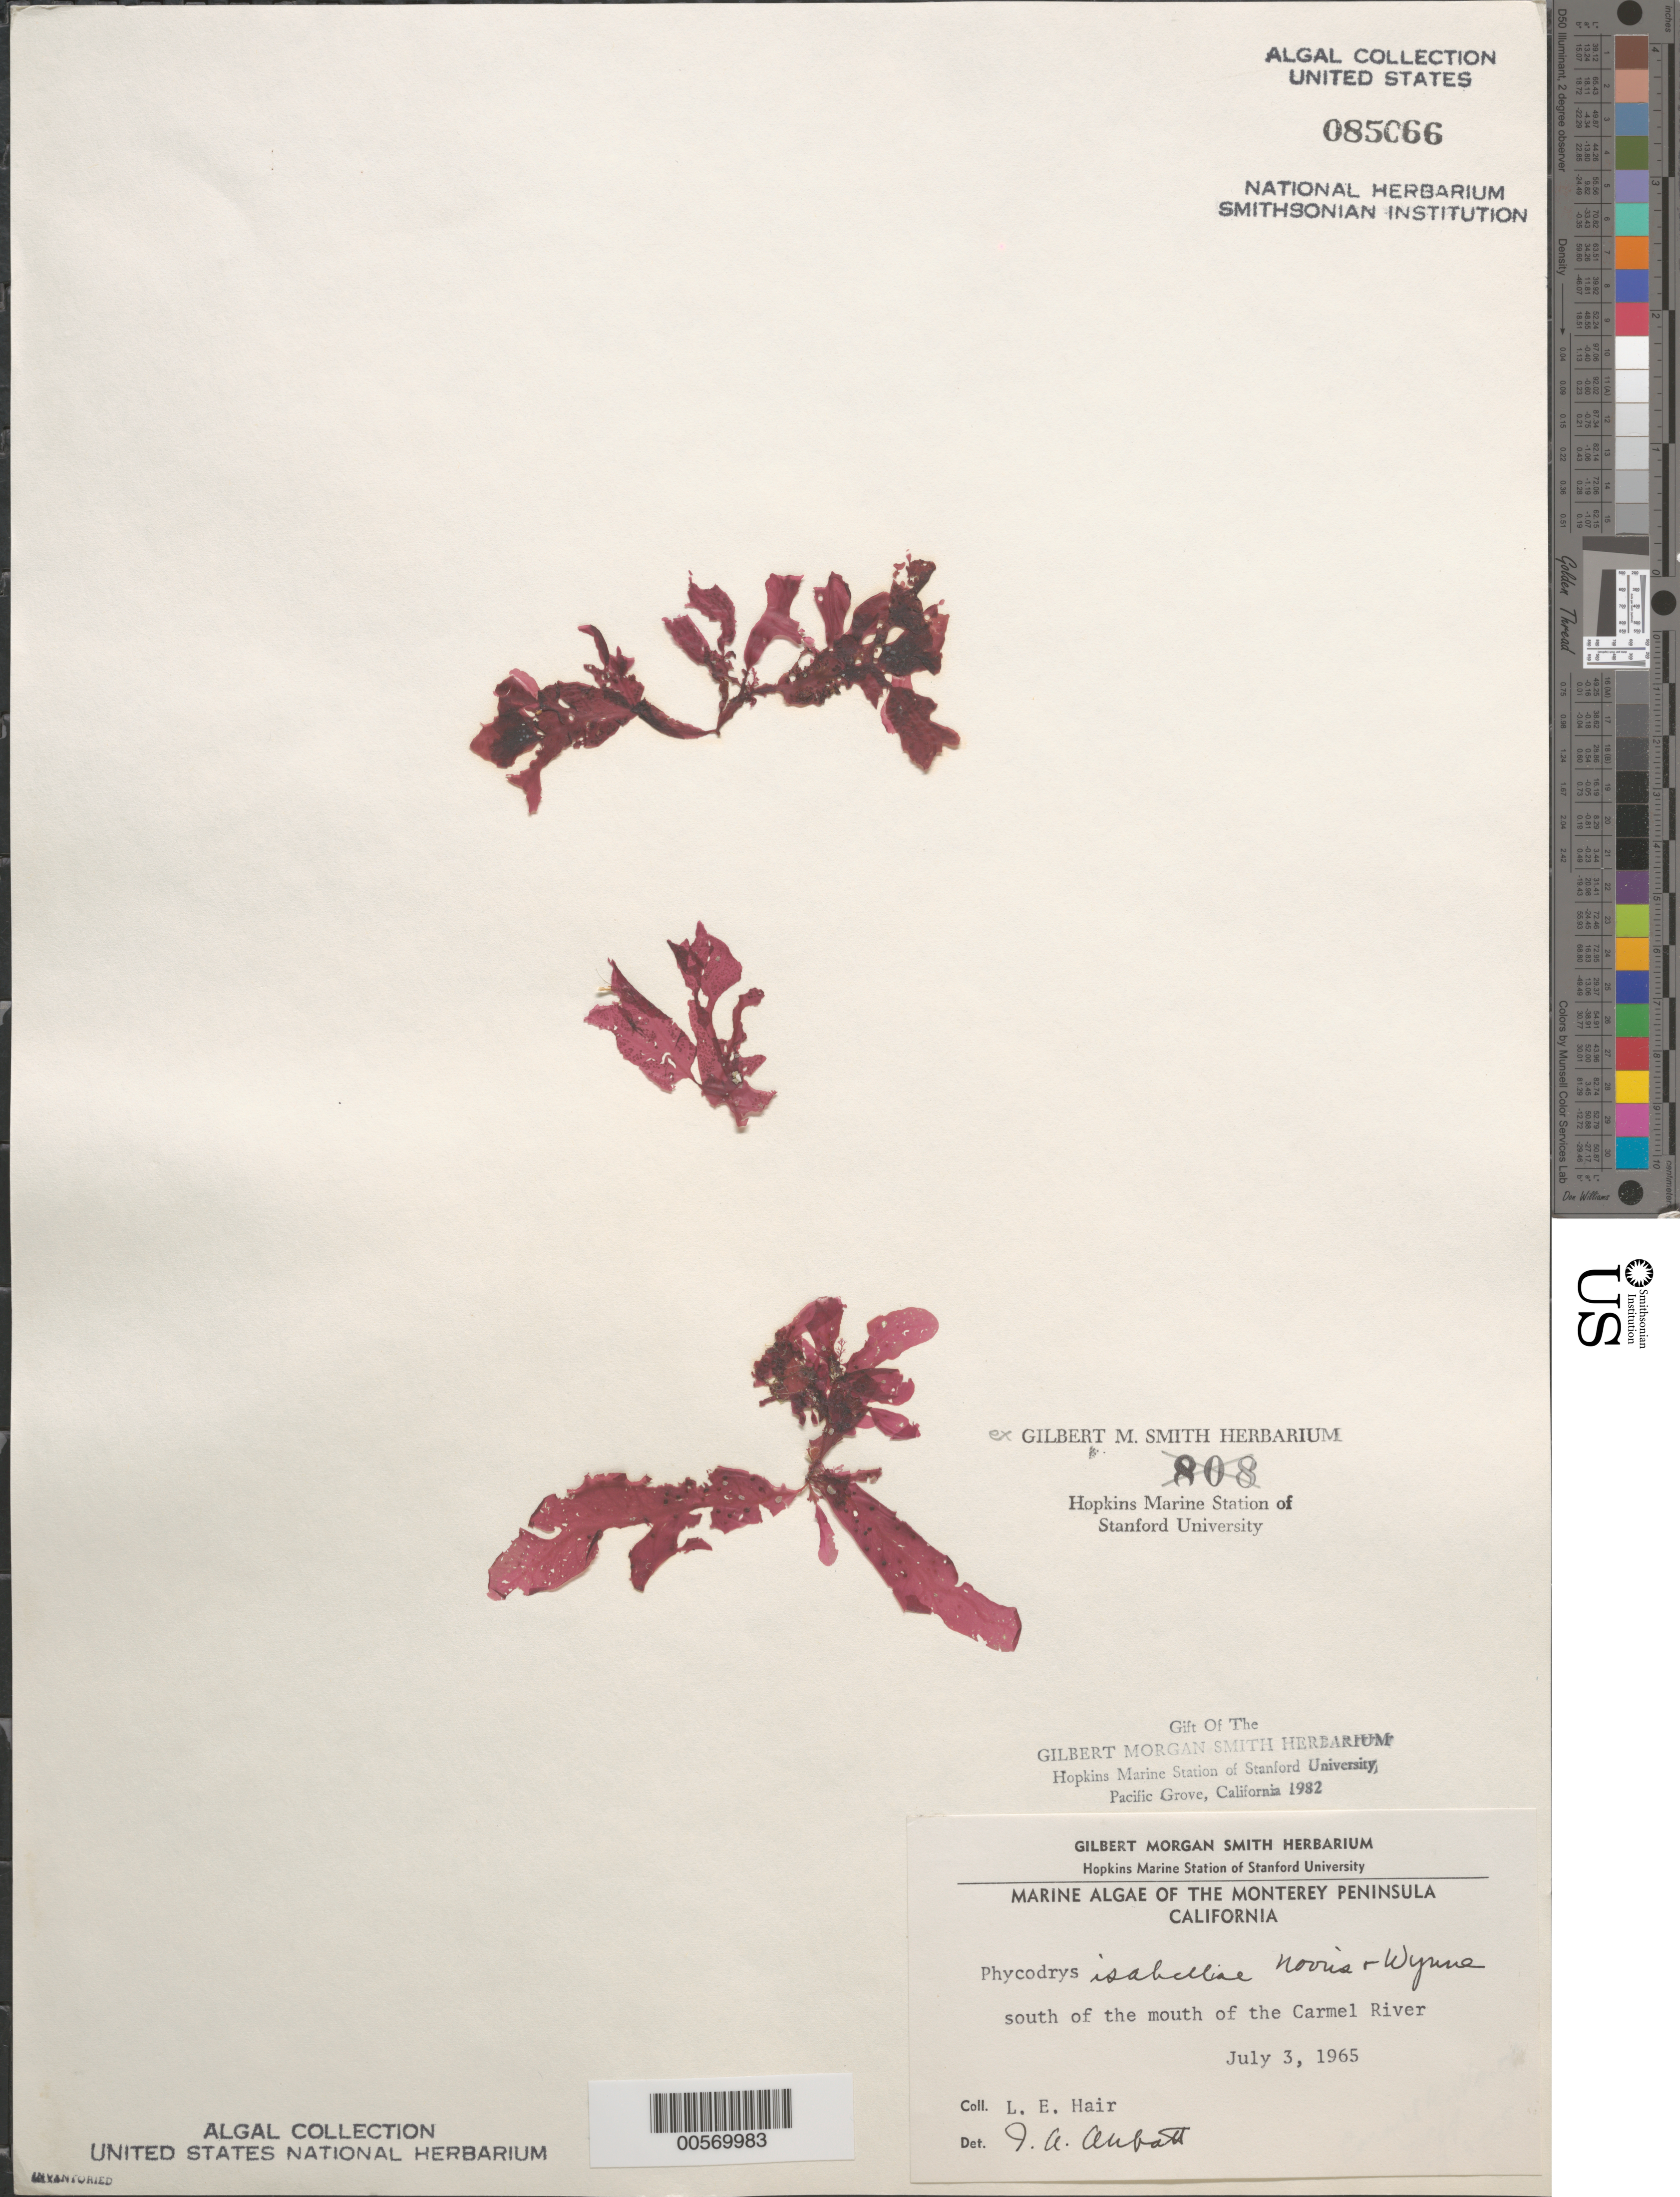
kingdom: Plantae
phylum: Rhodophyta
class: Florideophyceae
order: Ceramiales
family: Delesseriaceae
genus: Phycodrys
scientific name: Phycodrys isabelliae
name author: R.E. Norris & M.J. Wynne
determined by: Abbott, Isabella A.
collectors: L. Hair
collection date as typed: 03 Jul 1965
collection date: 1965-07-03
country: United States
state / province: California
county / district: Monterey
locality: South of Carmel River mouth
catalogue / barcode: US 85066